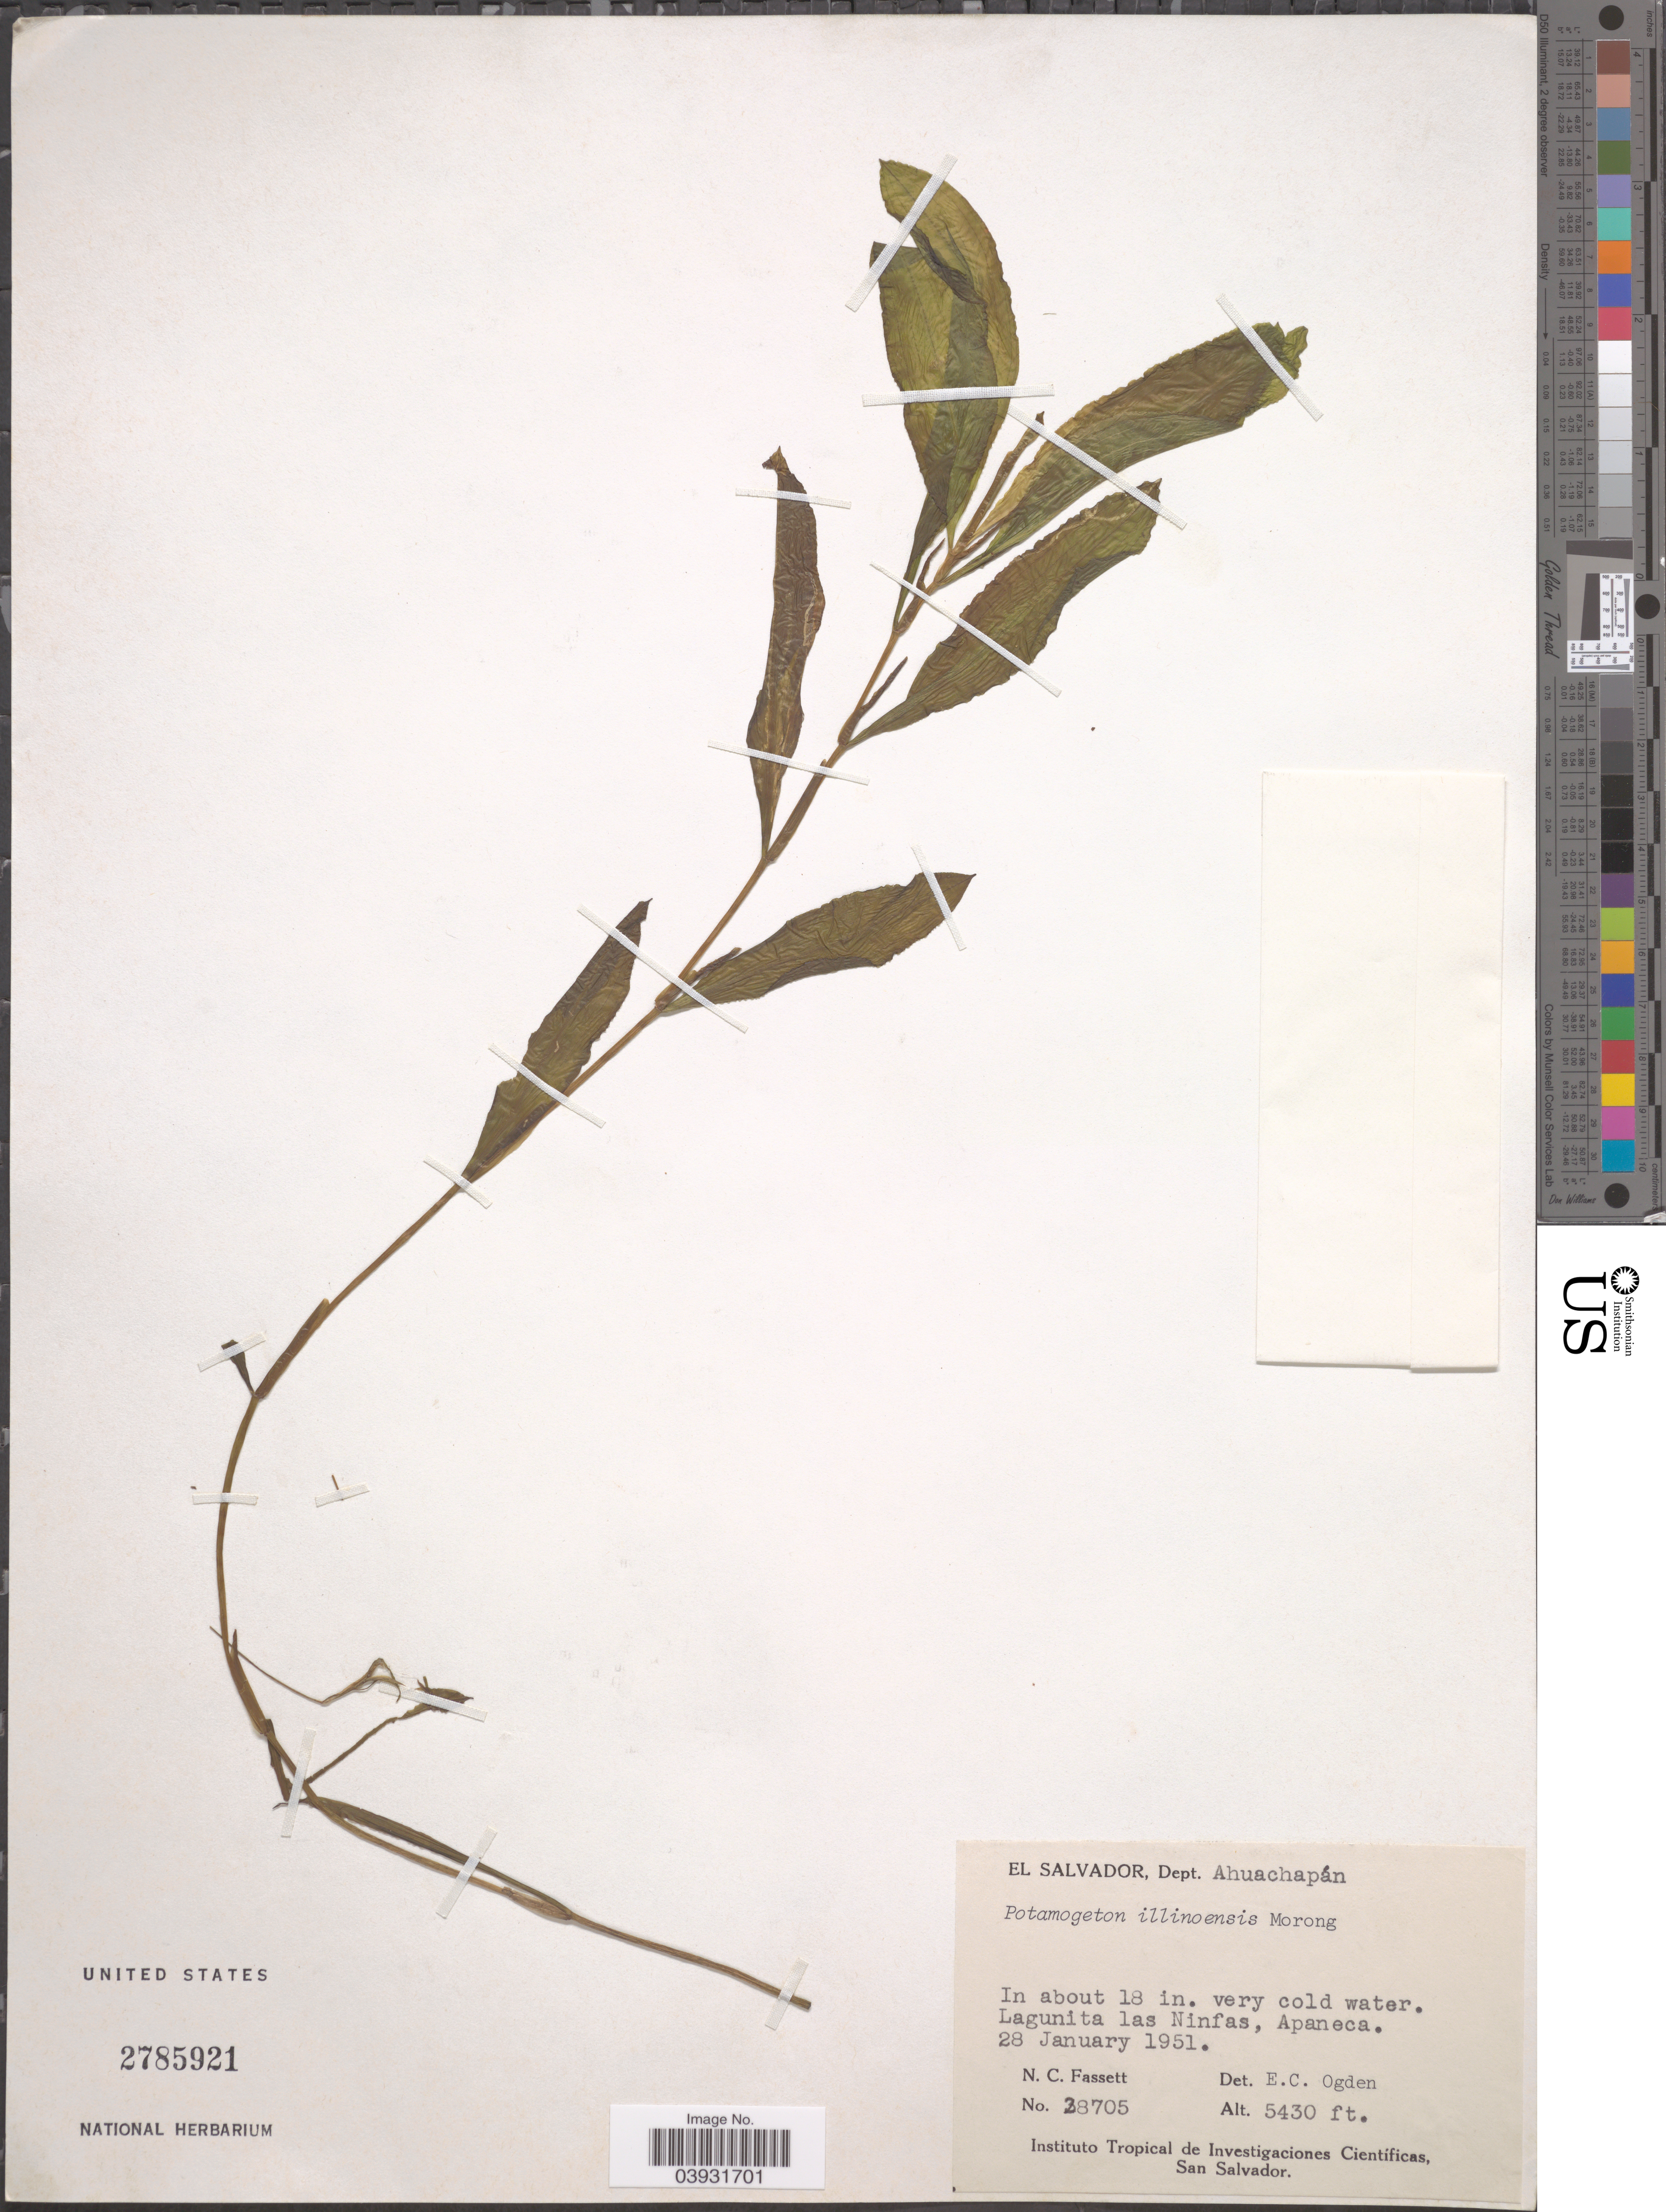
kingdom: Plantae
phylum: Tracheophyta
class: Liliopsida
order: Alismatales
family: Potamogetonaceae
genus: Potamogeton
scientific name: Potamogeton illinoensis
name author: Morong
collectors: N. C. Fassett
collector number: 28705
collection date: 1951-01-28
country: El Salvador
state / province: Ahuachapan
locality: Dept. Ahuachapán. Lagunita las Ninfas, Apaneca.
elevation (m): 1655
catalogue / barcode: US 2785921